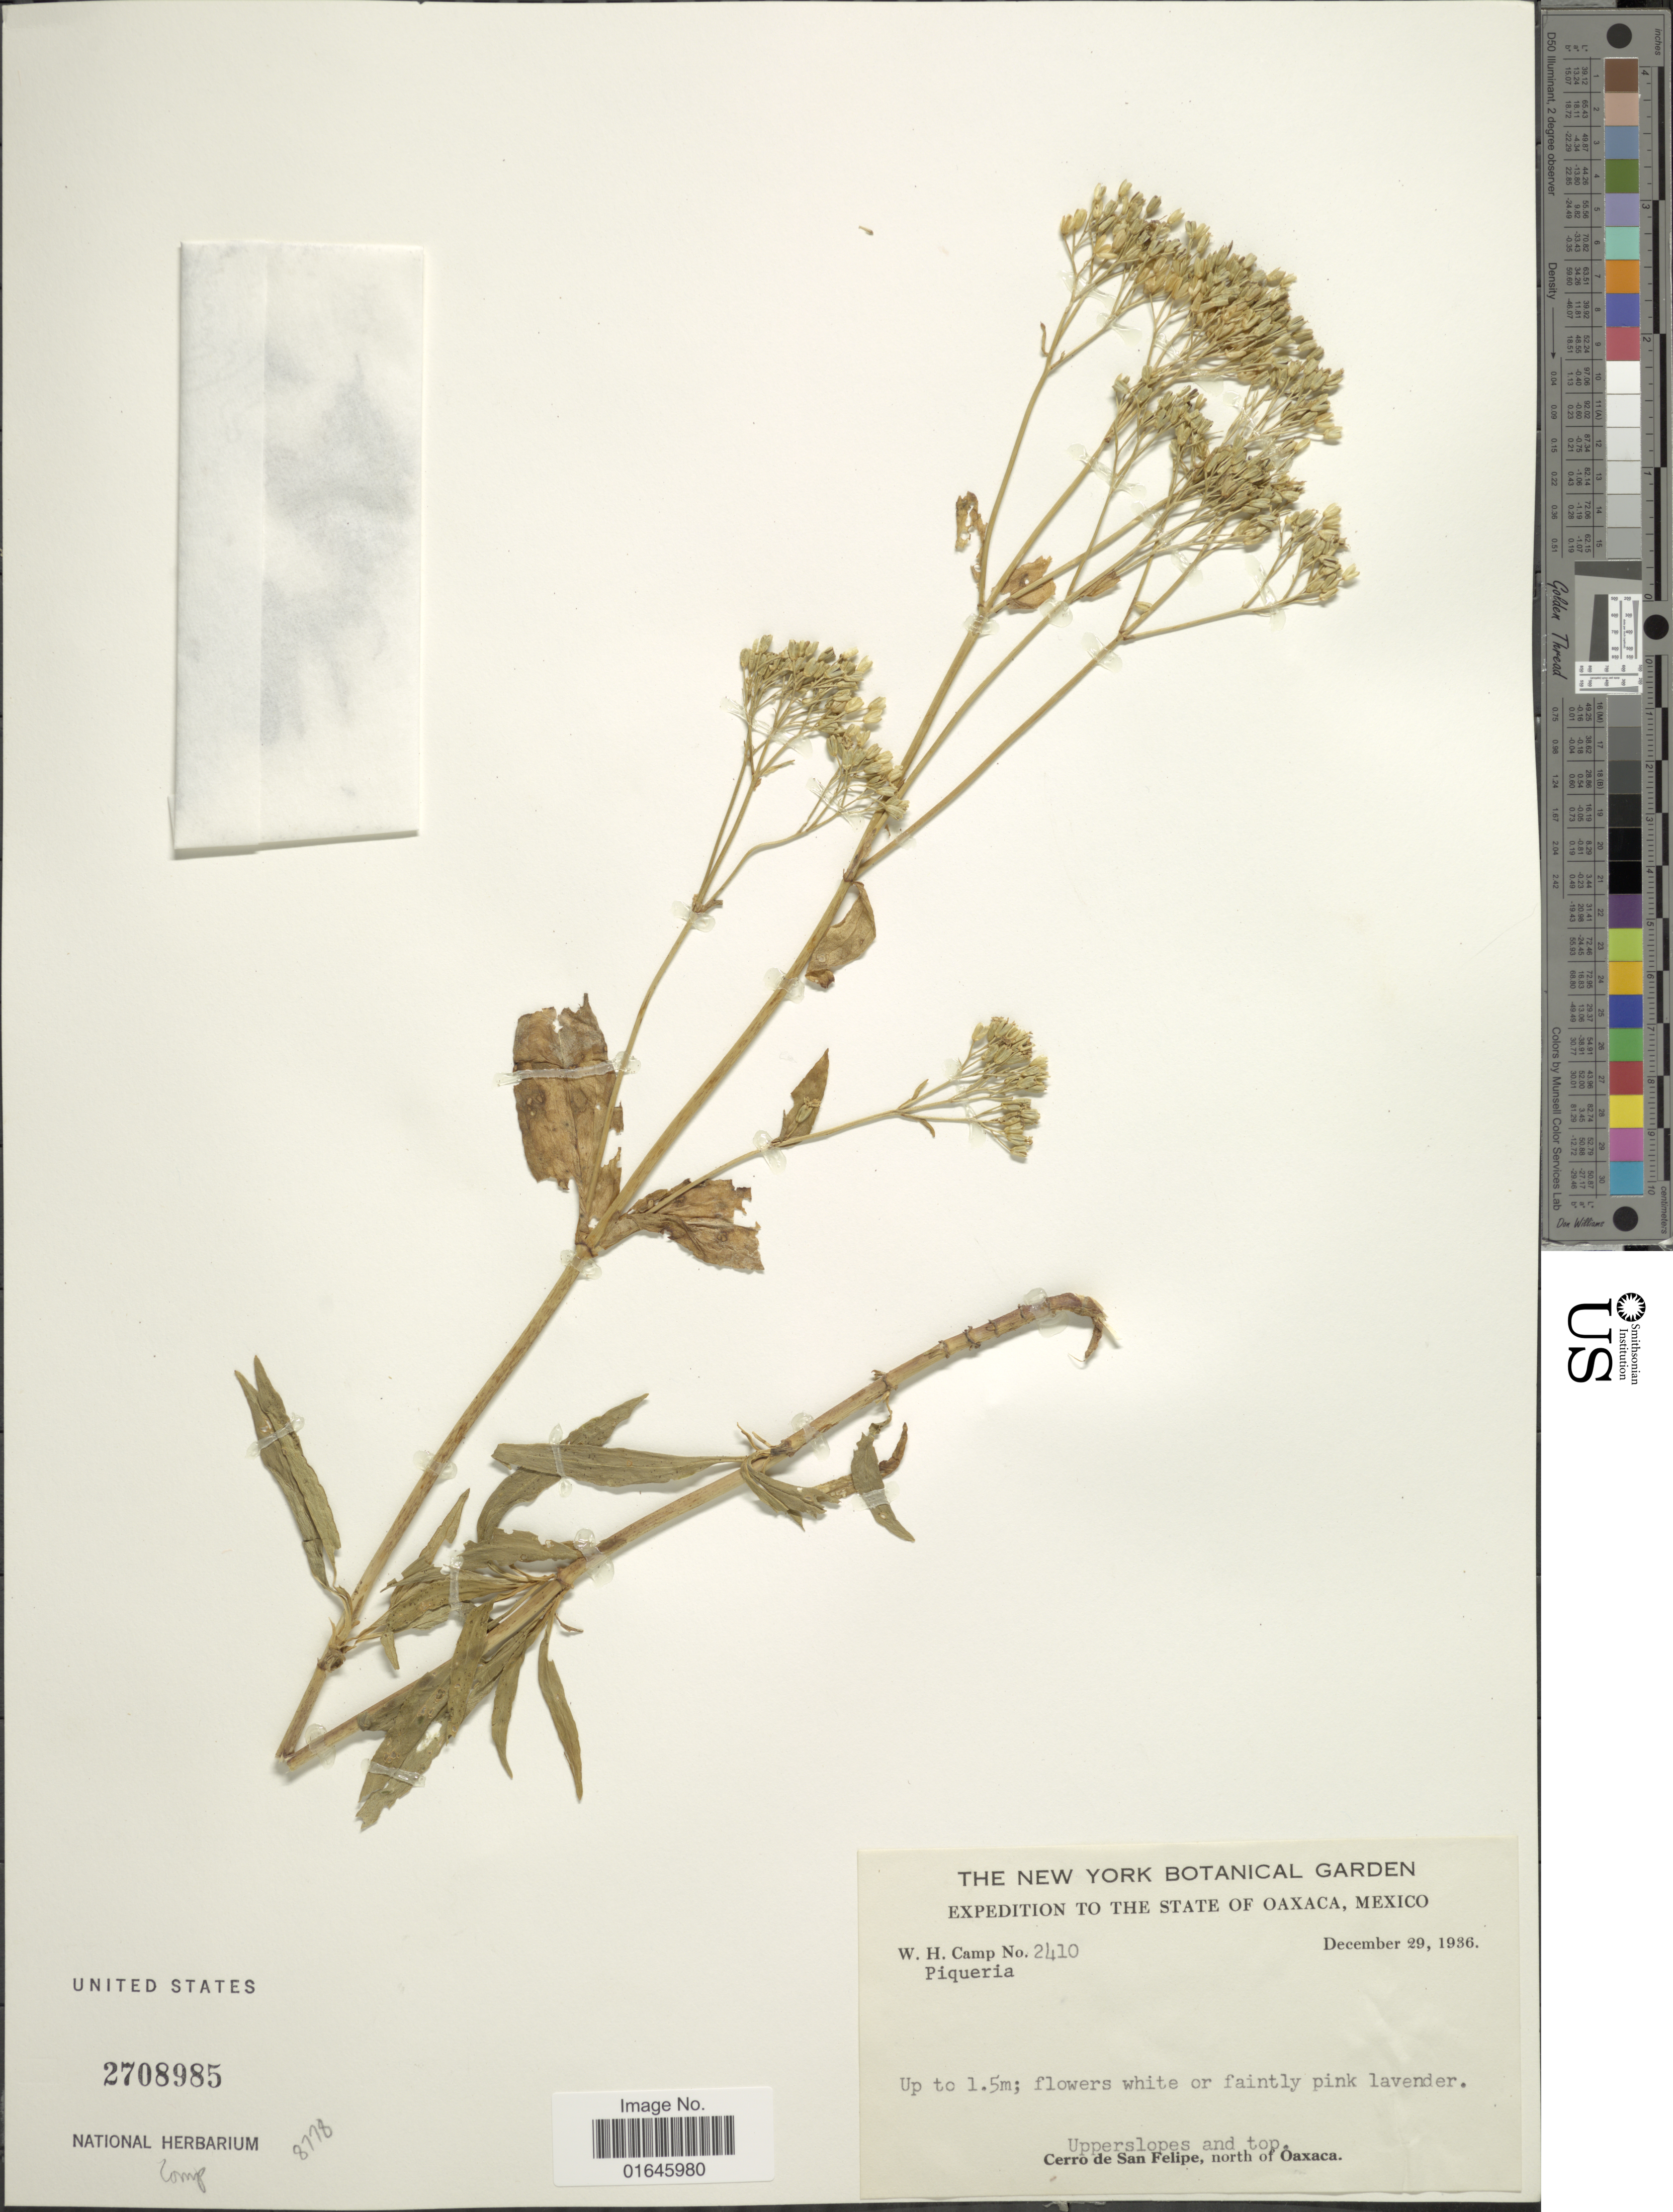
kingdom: Plantae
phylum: Tracheophyta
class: Magnoliopsida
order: Asterales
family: Asteraceae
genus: Piqueria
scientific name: Piqueria serrata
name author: A. Gray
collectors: W. H. Camp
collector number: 2410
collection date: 1936-12-29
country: Mexico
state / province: Oaxaca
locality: Upperslopes and top, Cerro de San Felipe, north of Oaxaca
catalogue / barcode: US 2708985